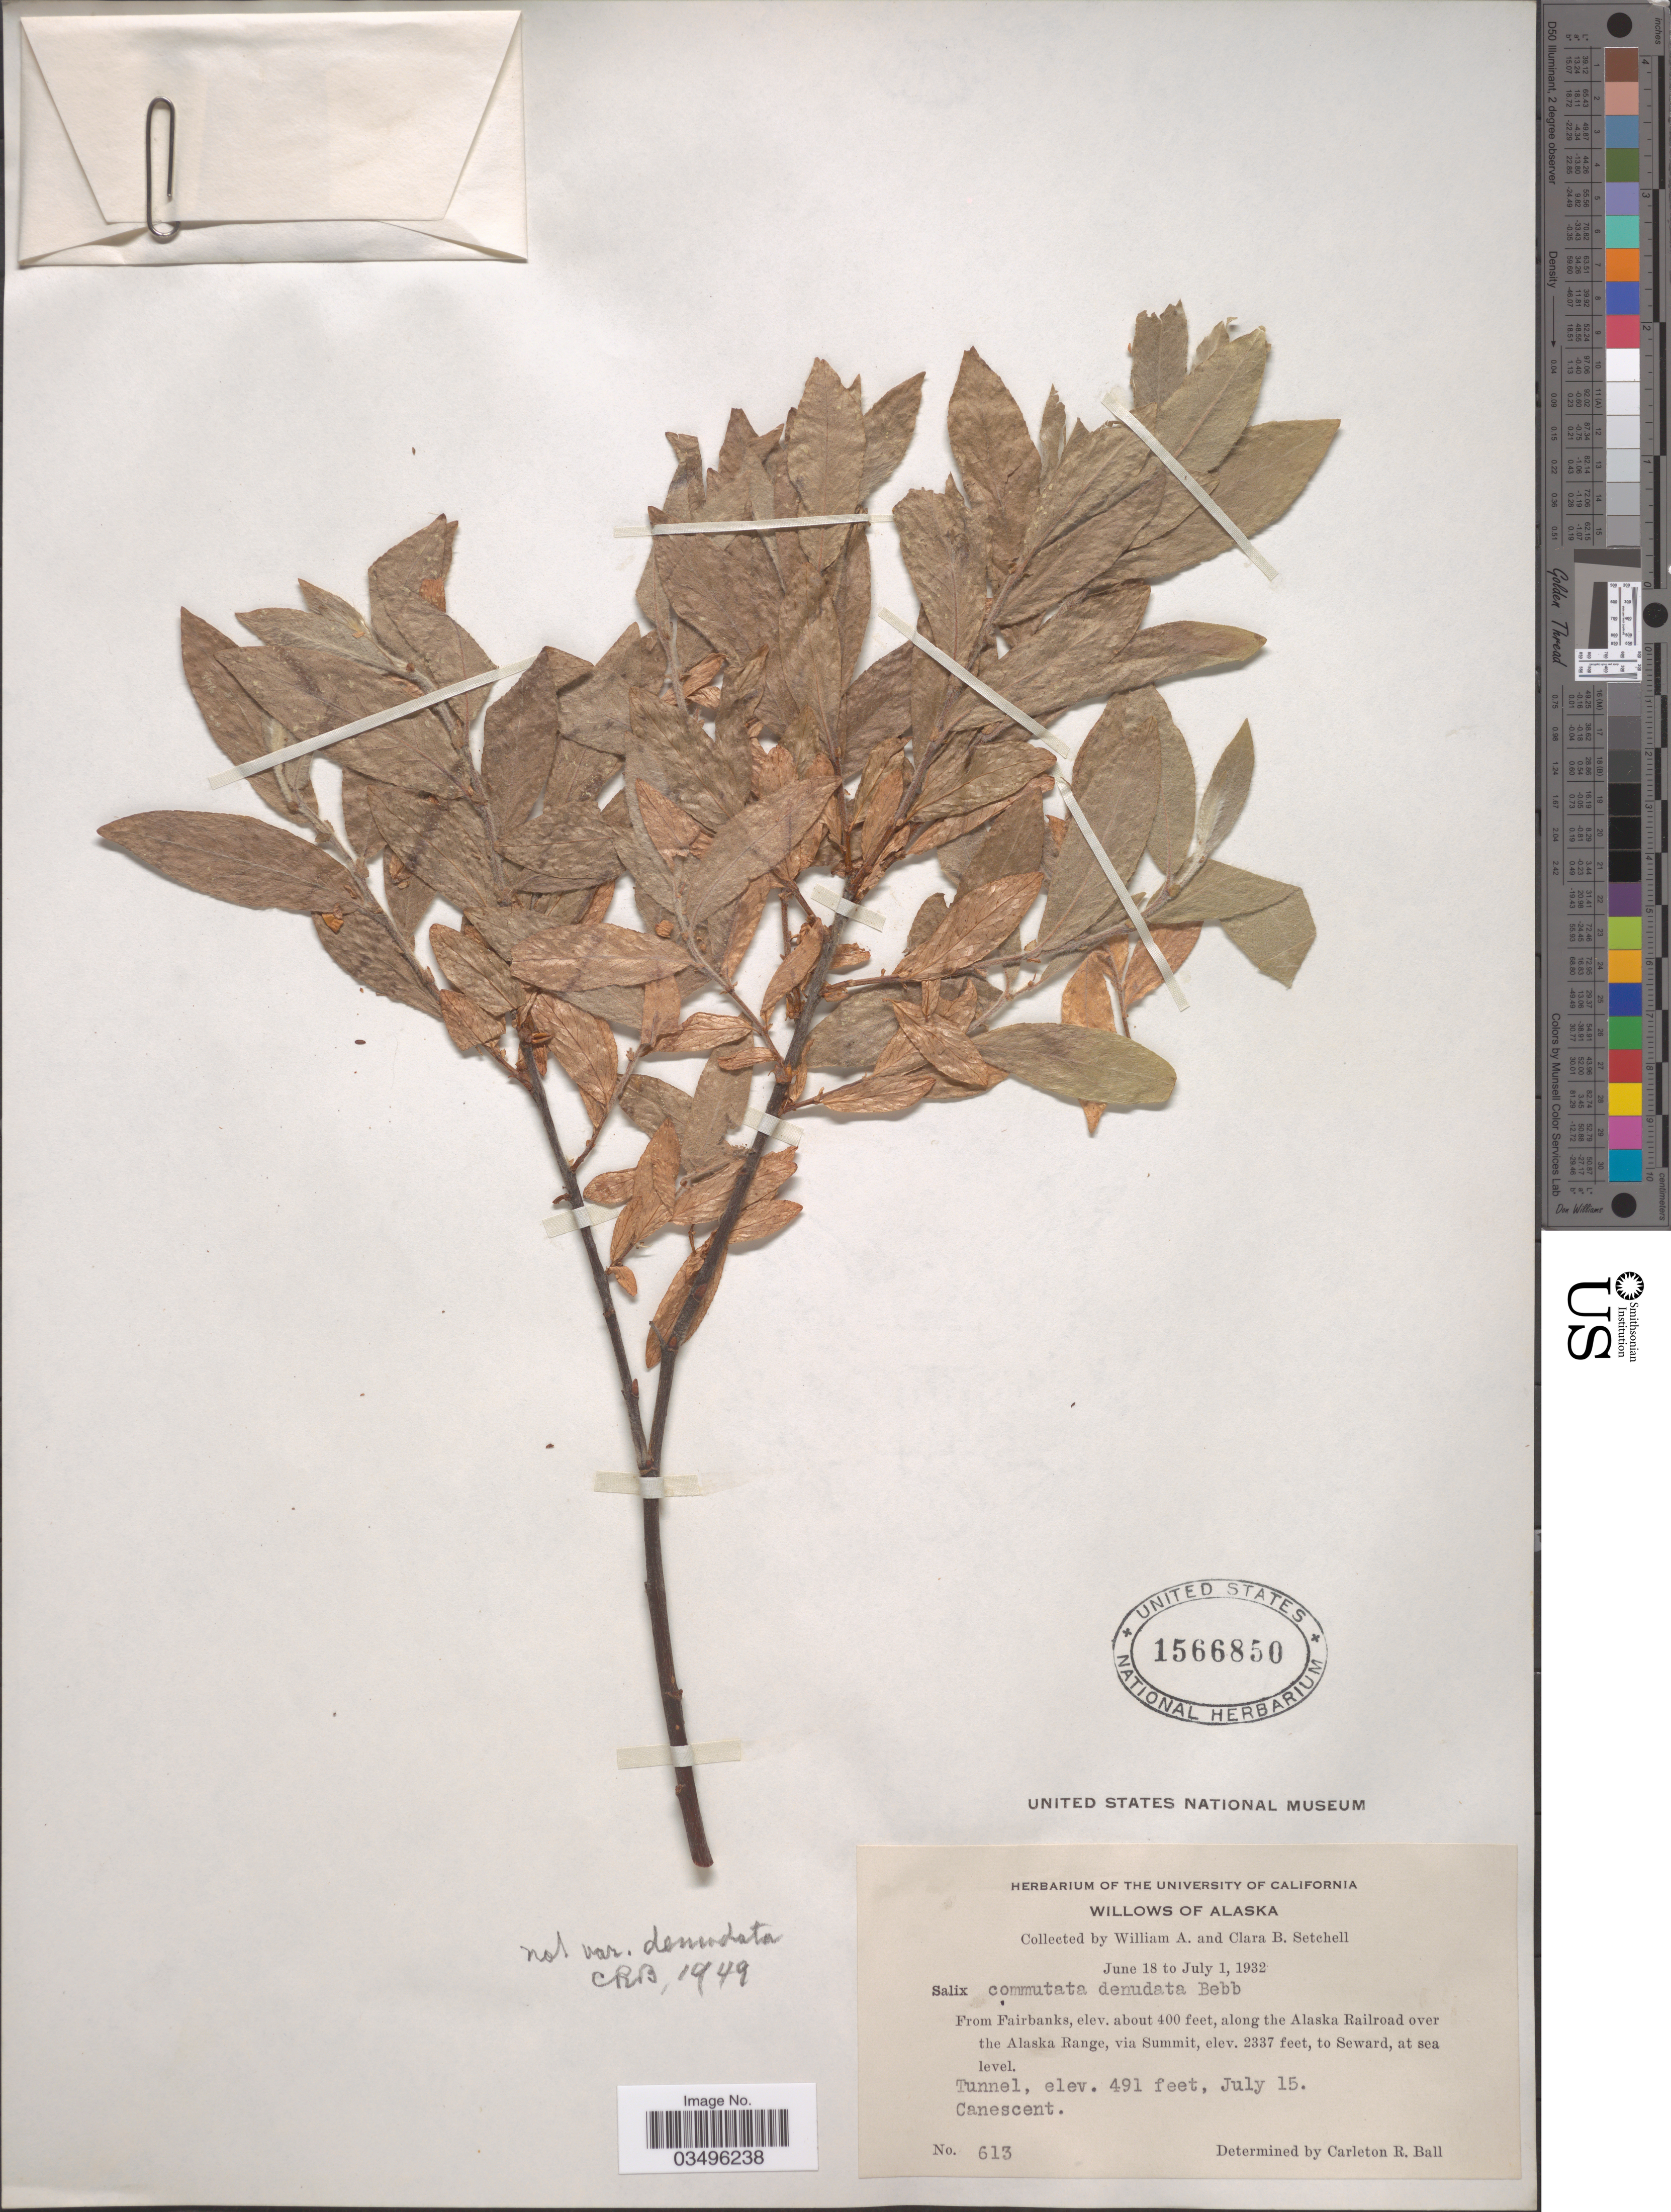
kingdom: Plantae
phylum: Tracheophyta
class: Magnoliopsida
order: Malpighiales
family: Salicaceae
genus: Salix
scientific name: Salix commutata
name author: Bebb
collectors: W. Setchell & C. B. Setchell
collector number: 613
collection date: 1932-07-15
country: United States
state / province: Alaska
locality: From Fairbanks, along the Alaska Railroad over the Alaska Range, via Summit, to Seward. Tunnel.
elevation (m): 0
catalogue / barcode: US 1566850